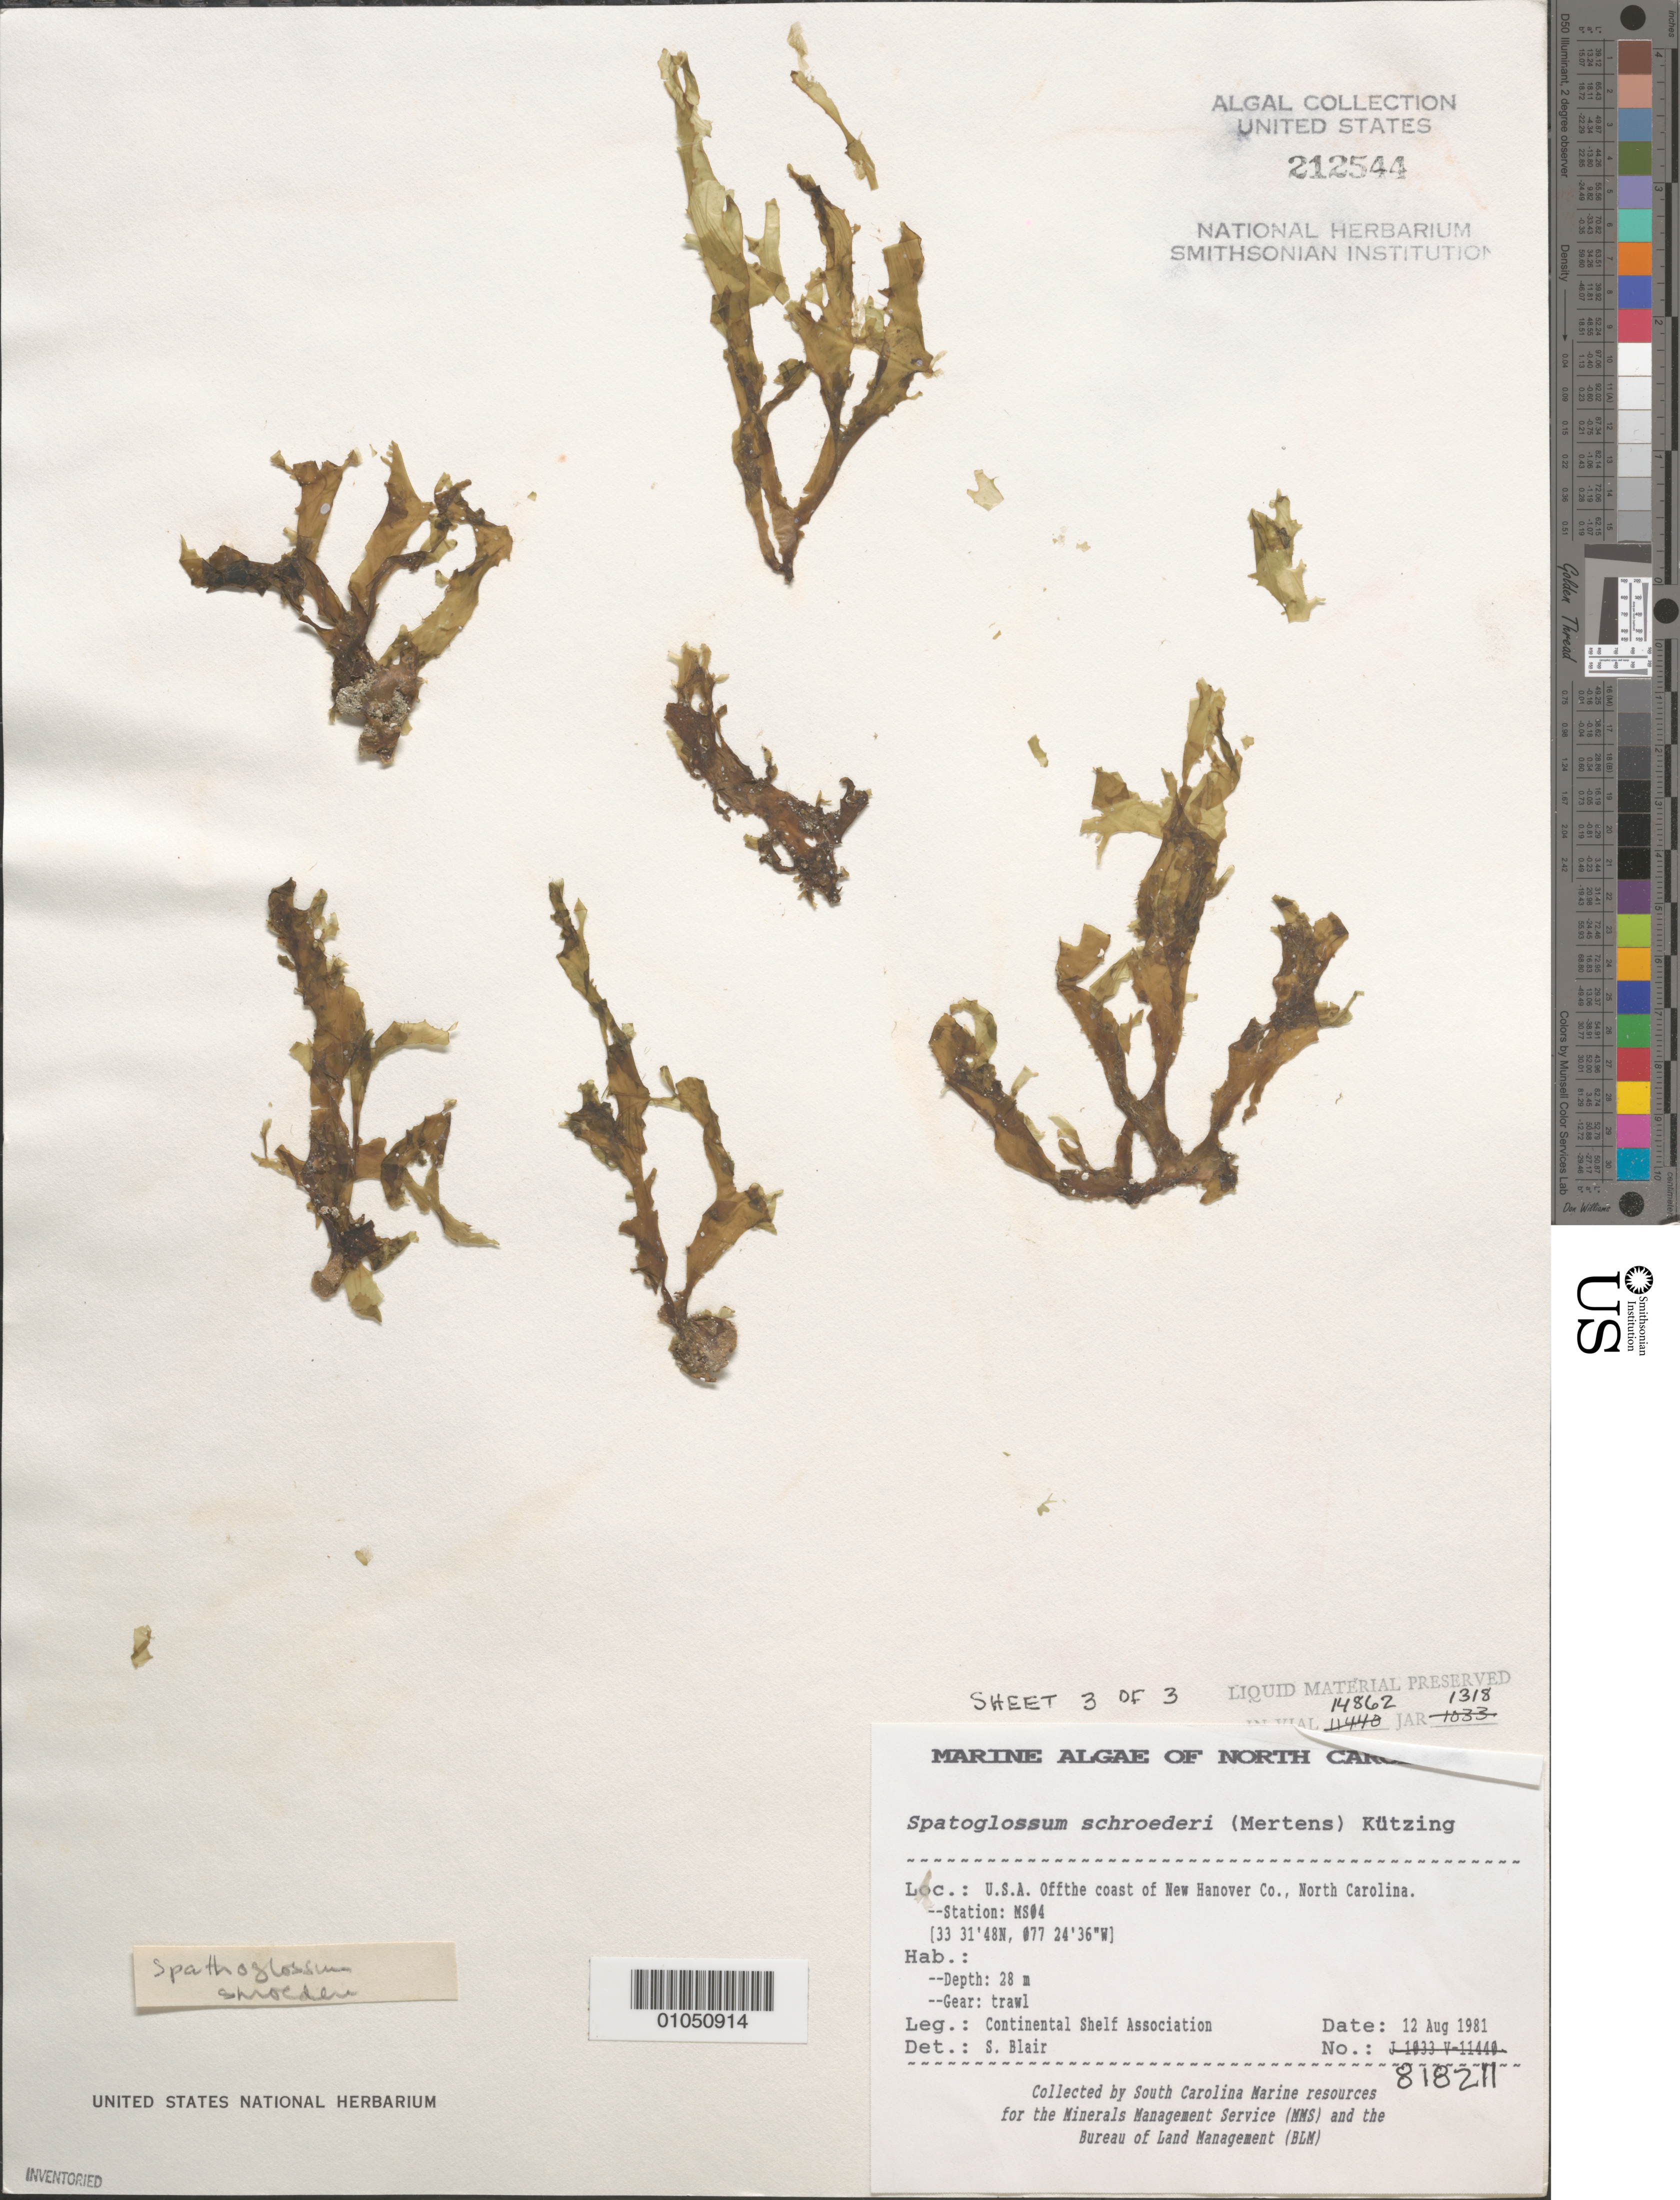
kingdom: Chromista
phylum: Ochrophyta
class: Phaeophyceae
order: Dictyotales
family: Dictyotaceae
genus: Spatoglossum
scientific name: Spatoglossum schroederi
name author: (C. Agardh) Kütz.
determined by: Blair, S. M.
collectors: Continental Shelf Associates for the MMS/BLM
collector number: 818211 (Station MS04)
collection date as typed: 12 Aug 1981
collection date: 1981-08-12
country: United States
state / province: North Carolina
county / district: New Hanover County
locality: North Atlantic Ocean off New Hanover County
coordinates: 33 31'48"N, 077 24'36"W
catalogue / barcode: US 212544